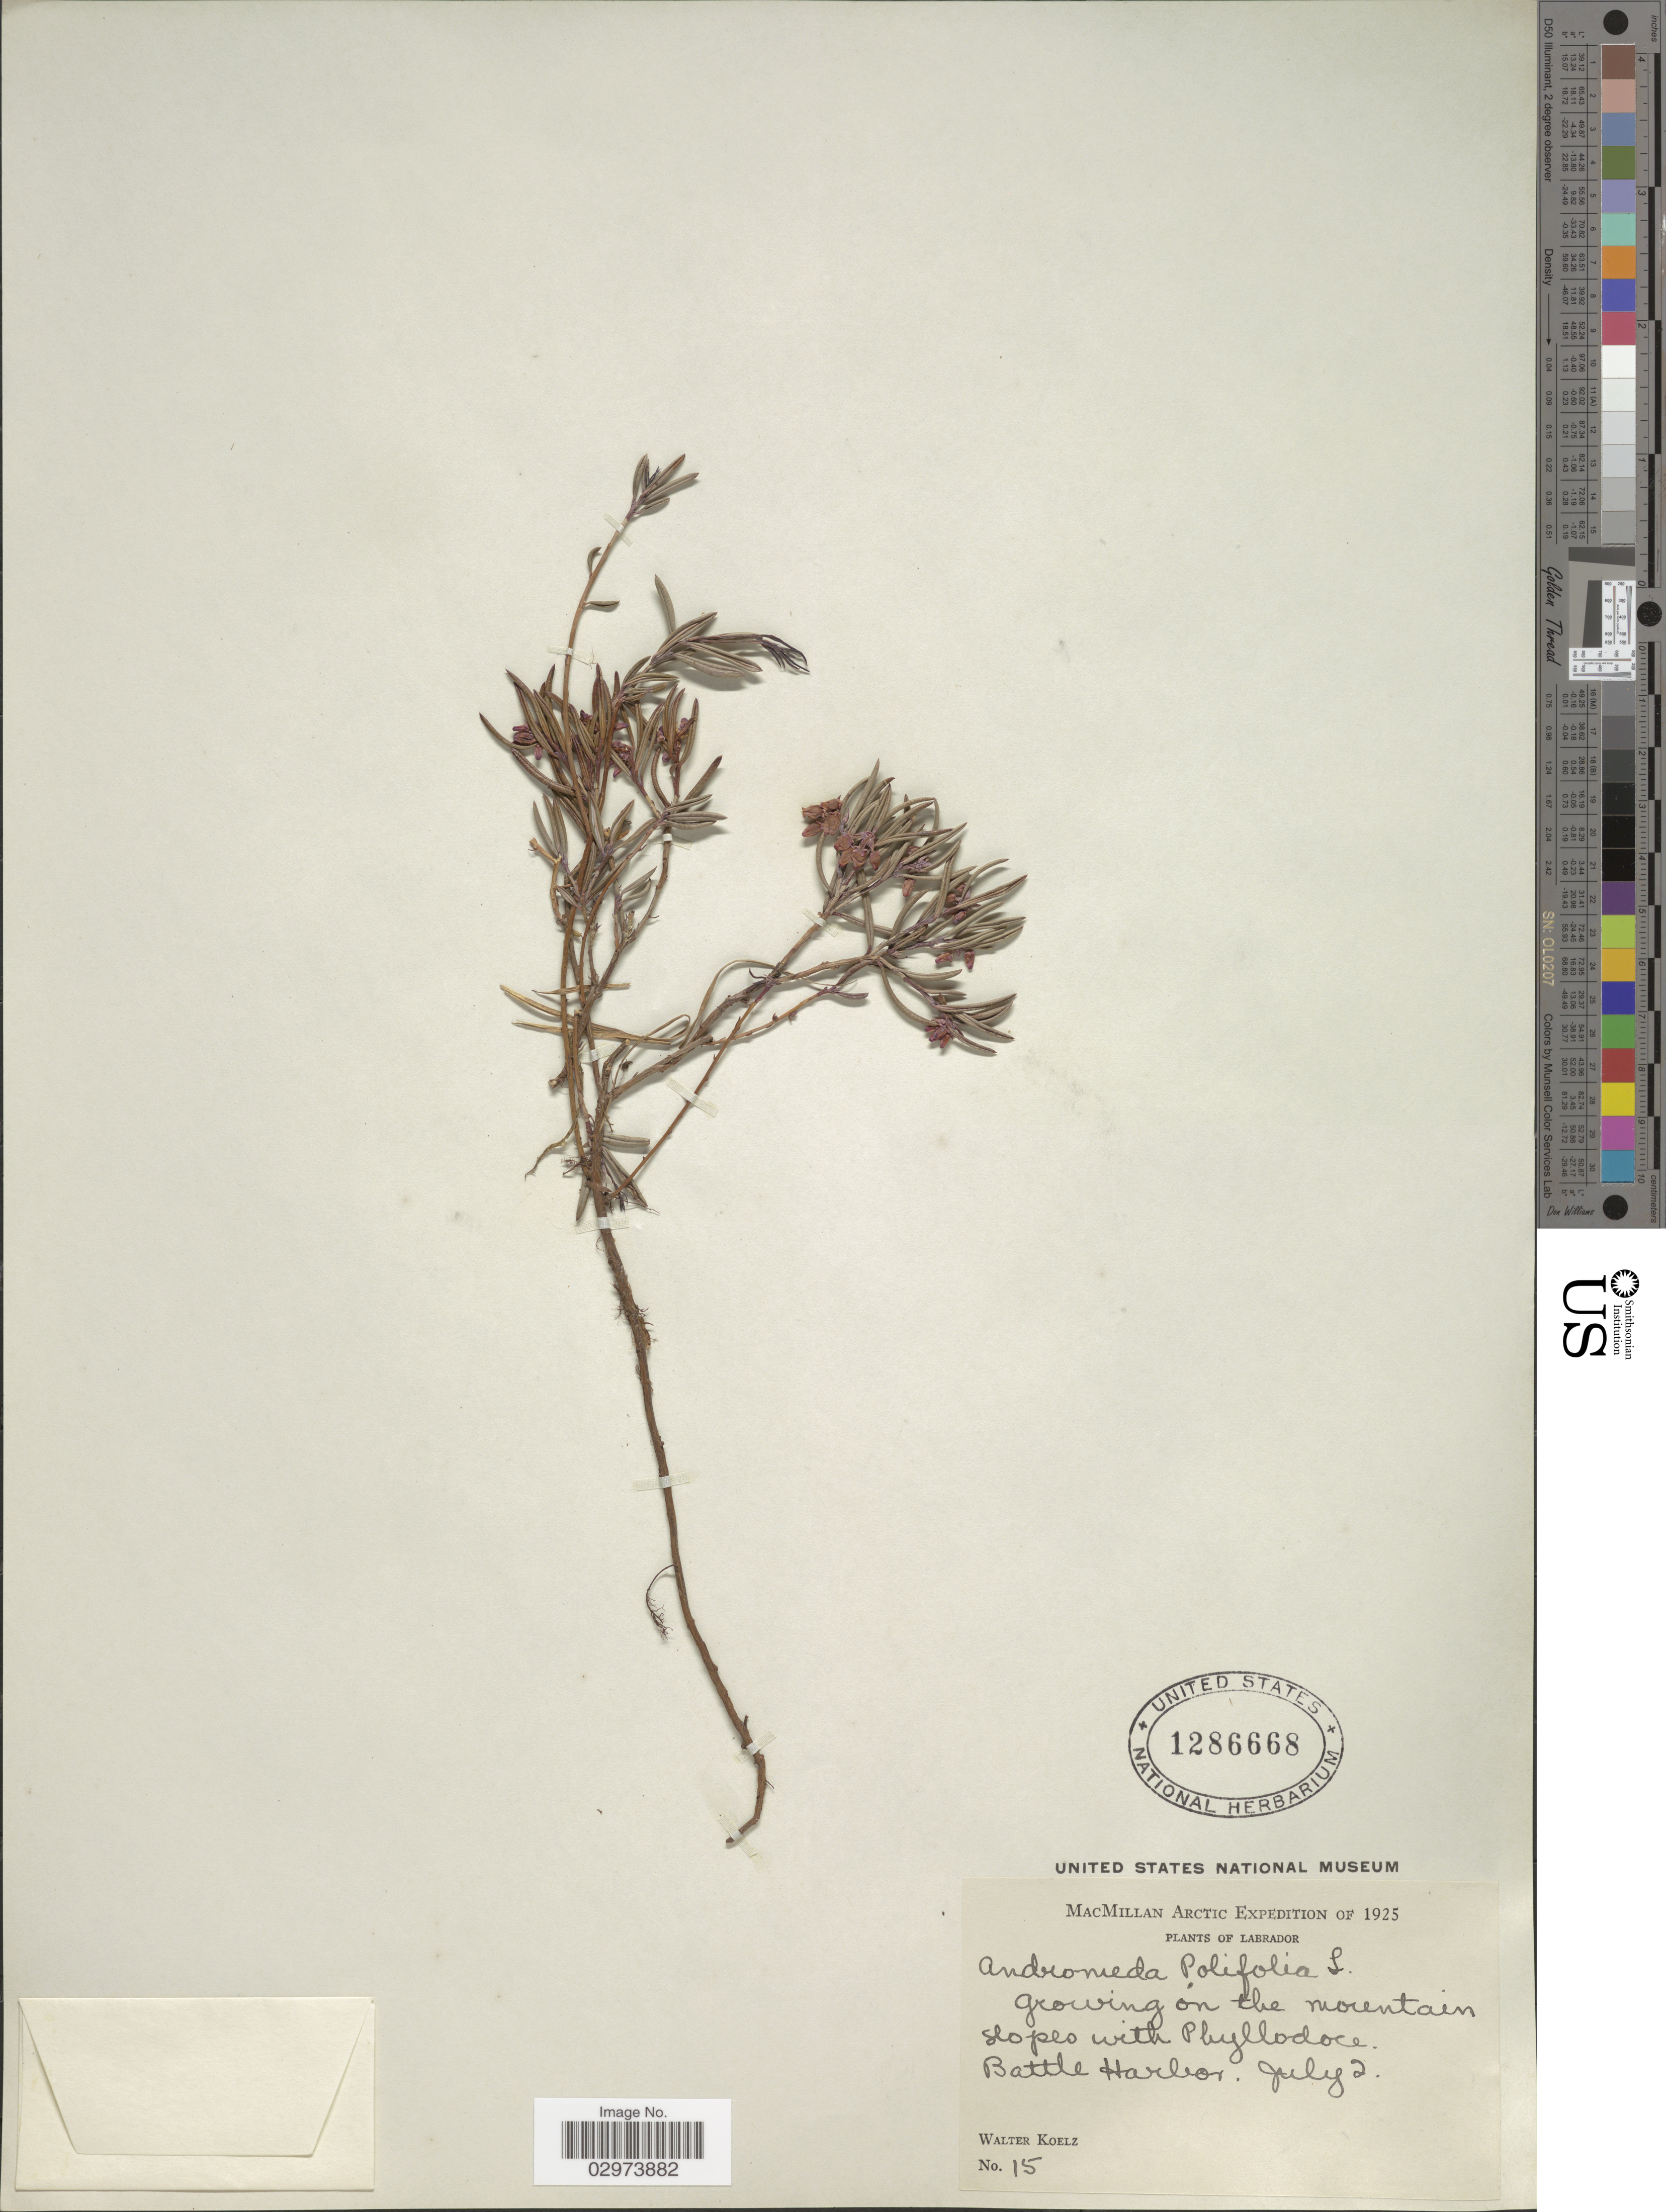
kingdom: Plantae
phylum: Tracheophyta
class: Magnoliopsida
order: Ericales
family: Ericaceae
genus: Andromeda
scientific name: Andromeda polifolia var. latifolia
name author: Aiton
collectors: W. N. Koelz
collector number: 15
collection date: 1925-07-02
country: Canada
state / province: Newfoundland and Labrador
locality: MacMillan Arctic. Labrador. Battle Harbor.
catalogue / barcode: US 1286668